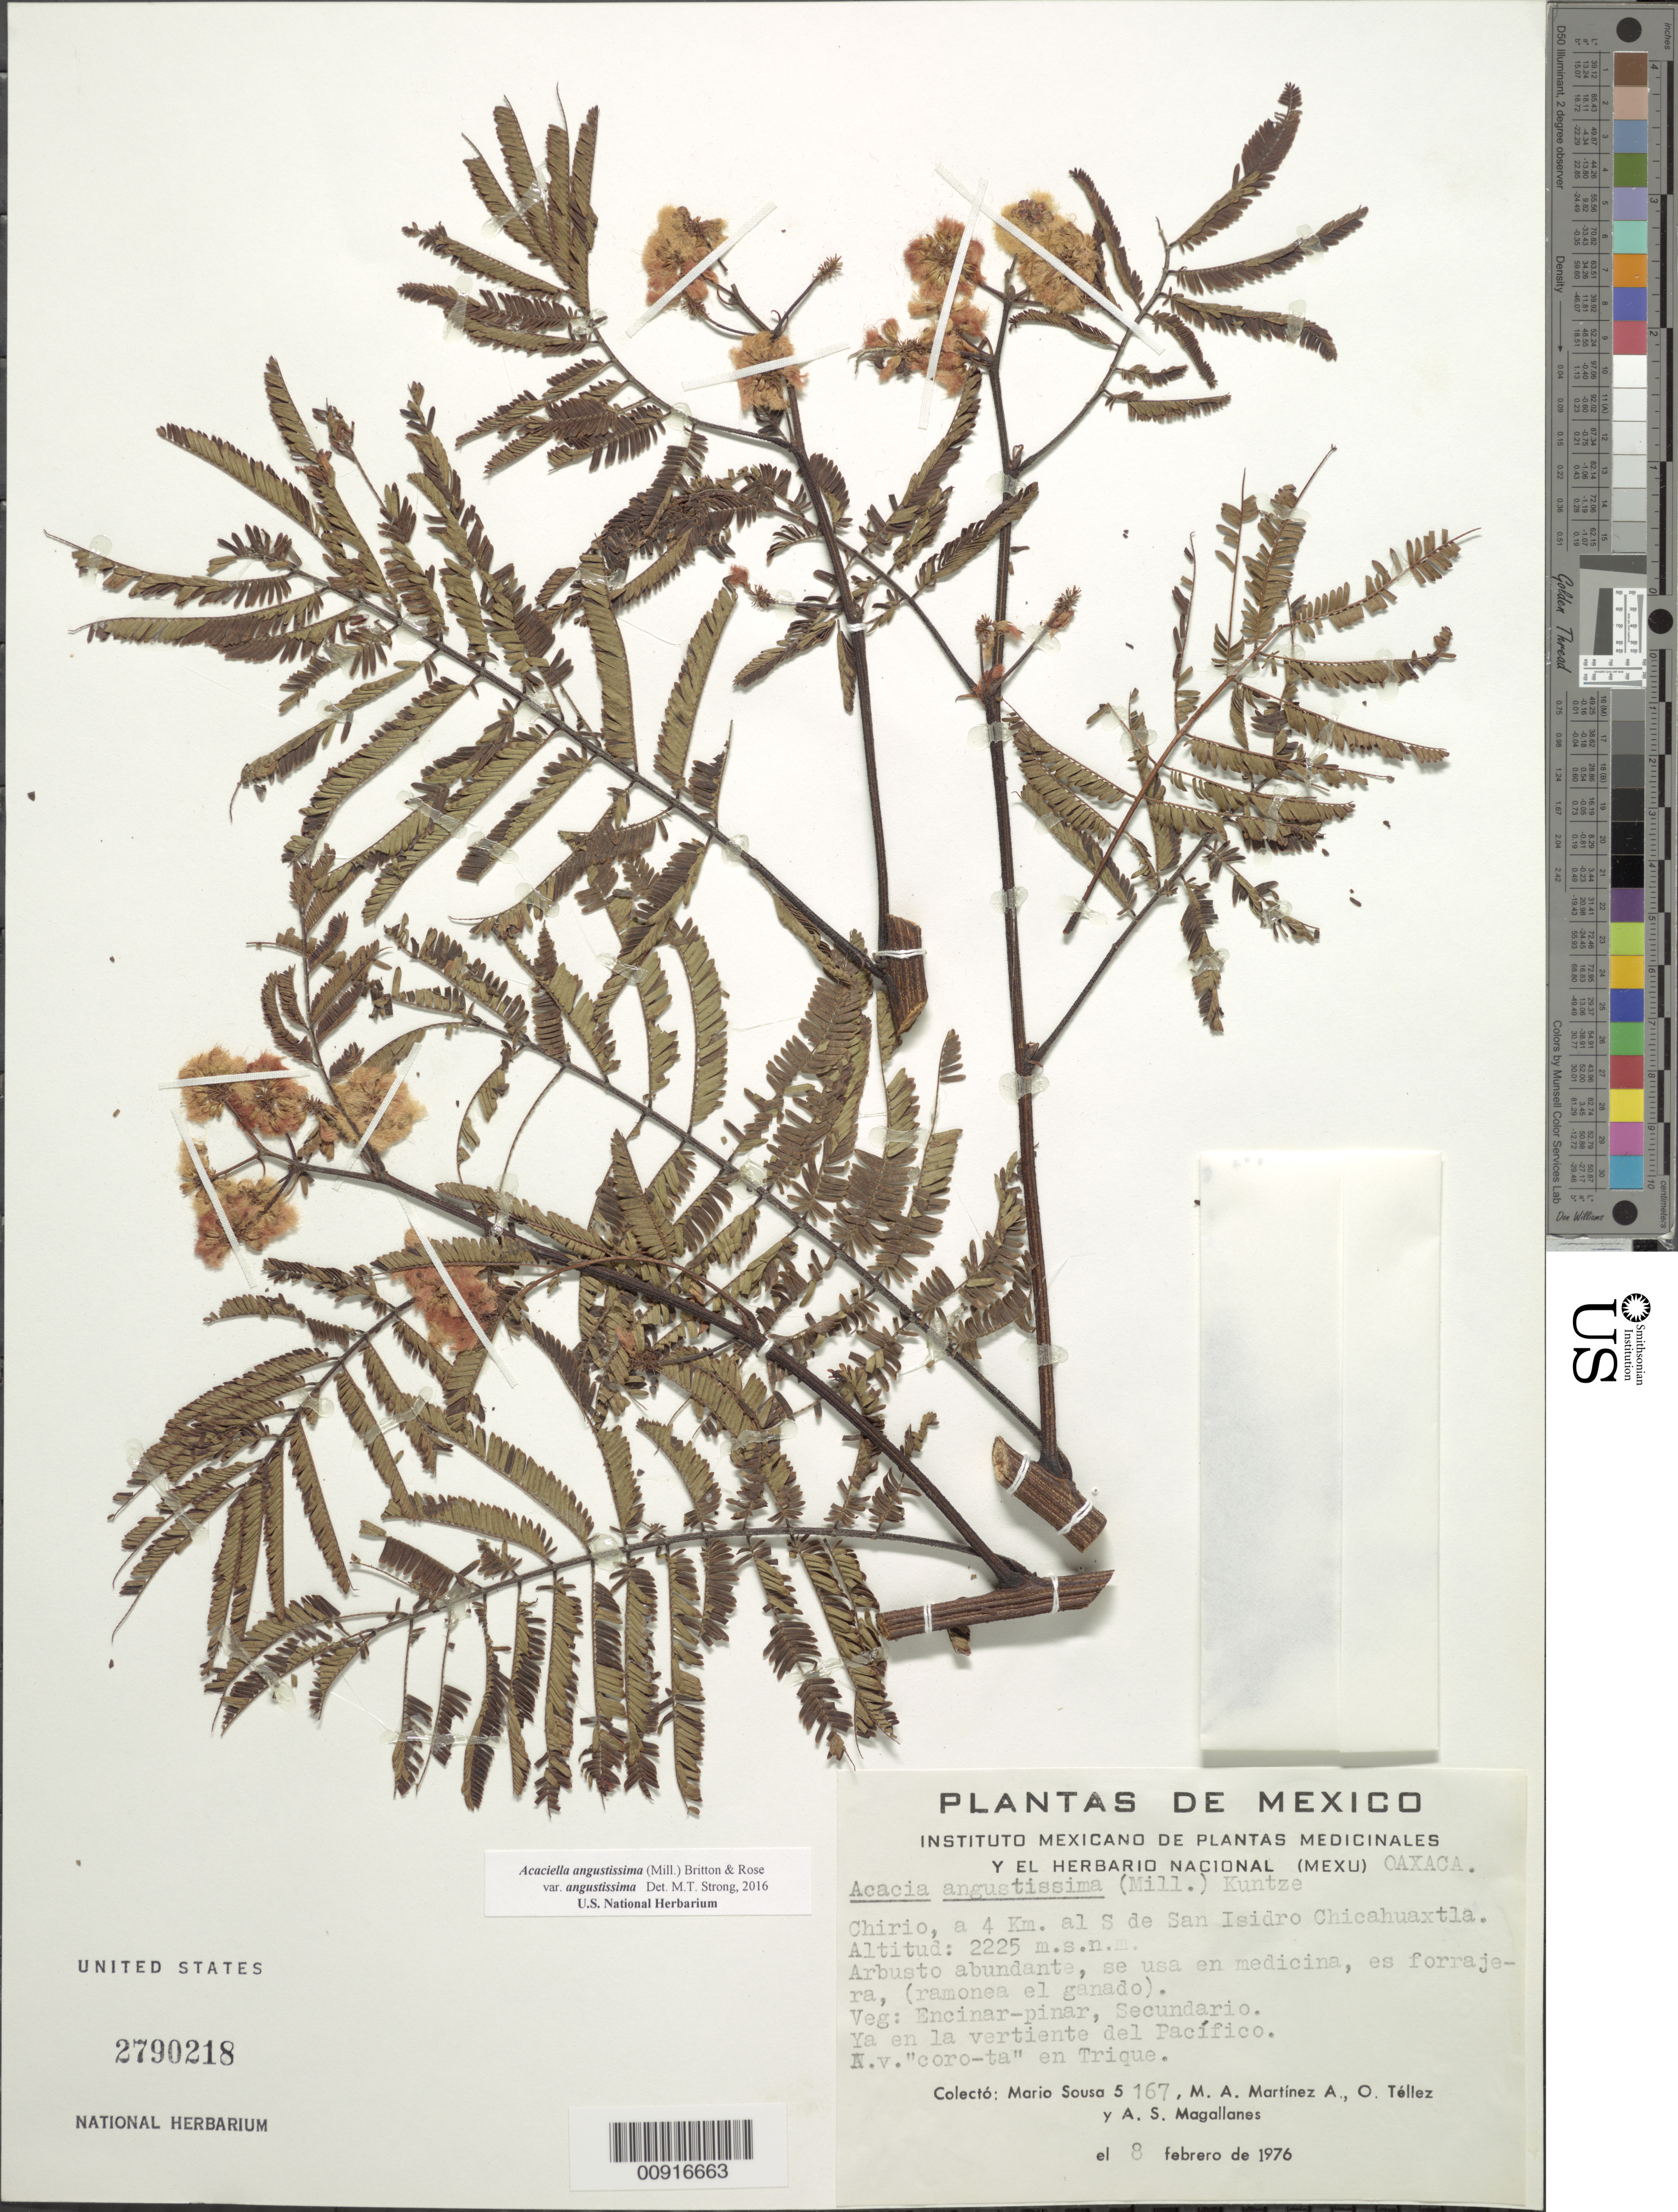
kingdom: Plantae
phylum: Tracheophyta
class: Magnoliopsida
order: Fabales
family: Fabaceae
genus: Acaciella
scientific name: Acaciella angustissima var. angustissima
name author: (Mill.) Britton & Rose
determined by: Strong, M. T., (US), Smithsonian Institution - National Museum of Natural History (UNITED STATES)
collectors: M. Sousa S., M. A. Martínez Alfaro, O. Téllez V. & A. Magallanes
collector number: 5167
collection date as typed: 08 Feb 1976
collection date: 1976-02-08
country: Mexico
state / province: Oaxaca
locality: Chirio, a 4 km. al S de San Isidro Chicahuaxtla.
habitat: Encinar-pinar, Secundario. Ya en la vertiente del Pacífico.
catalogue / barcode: US 2790218